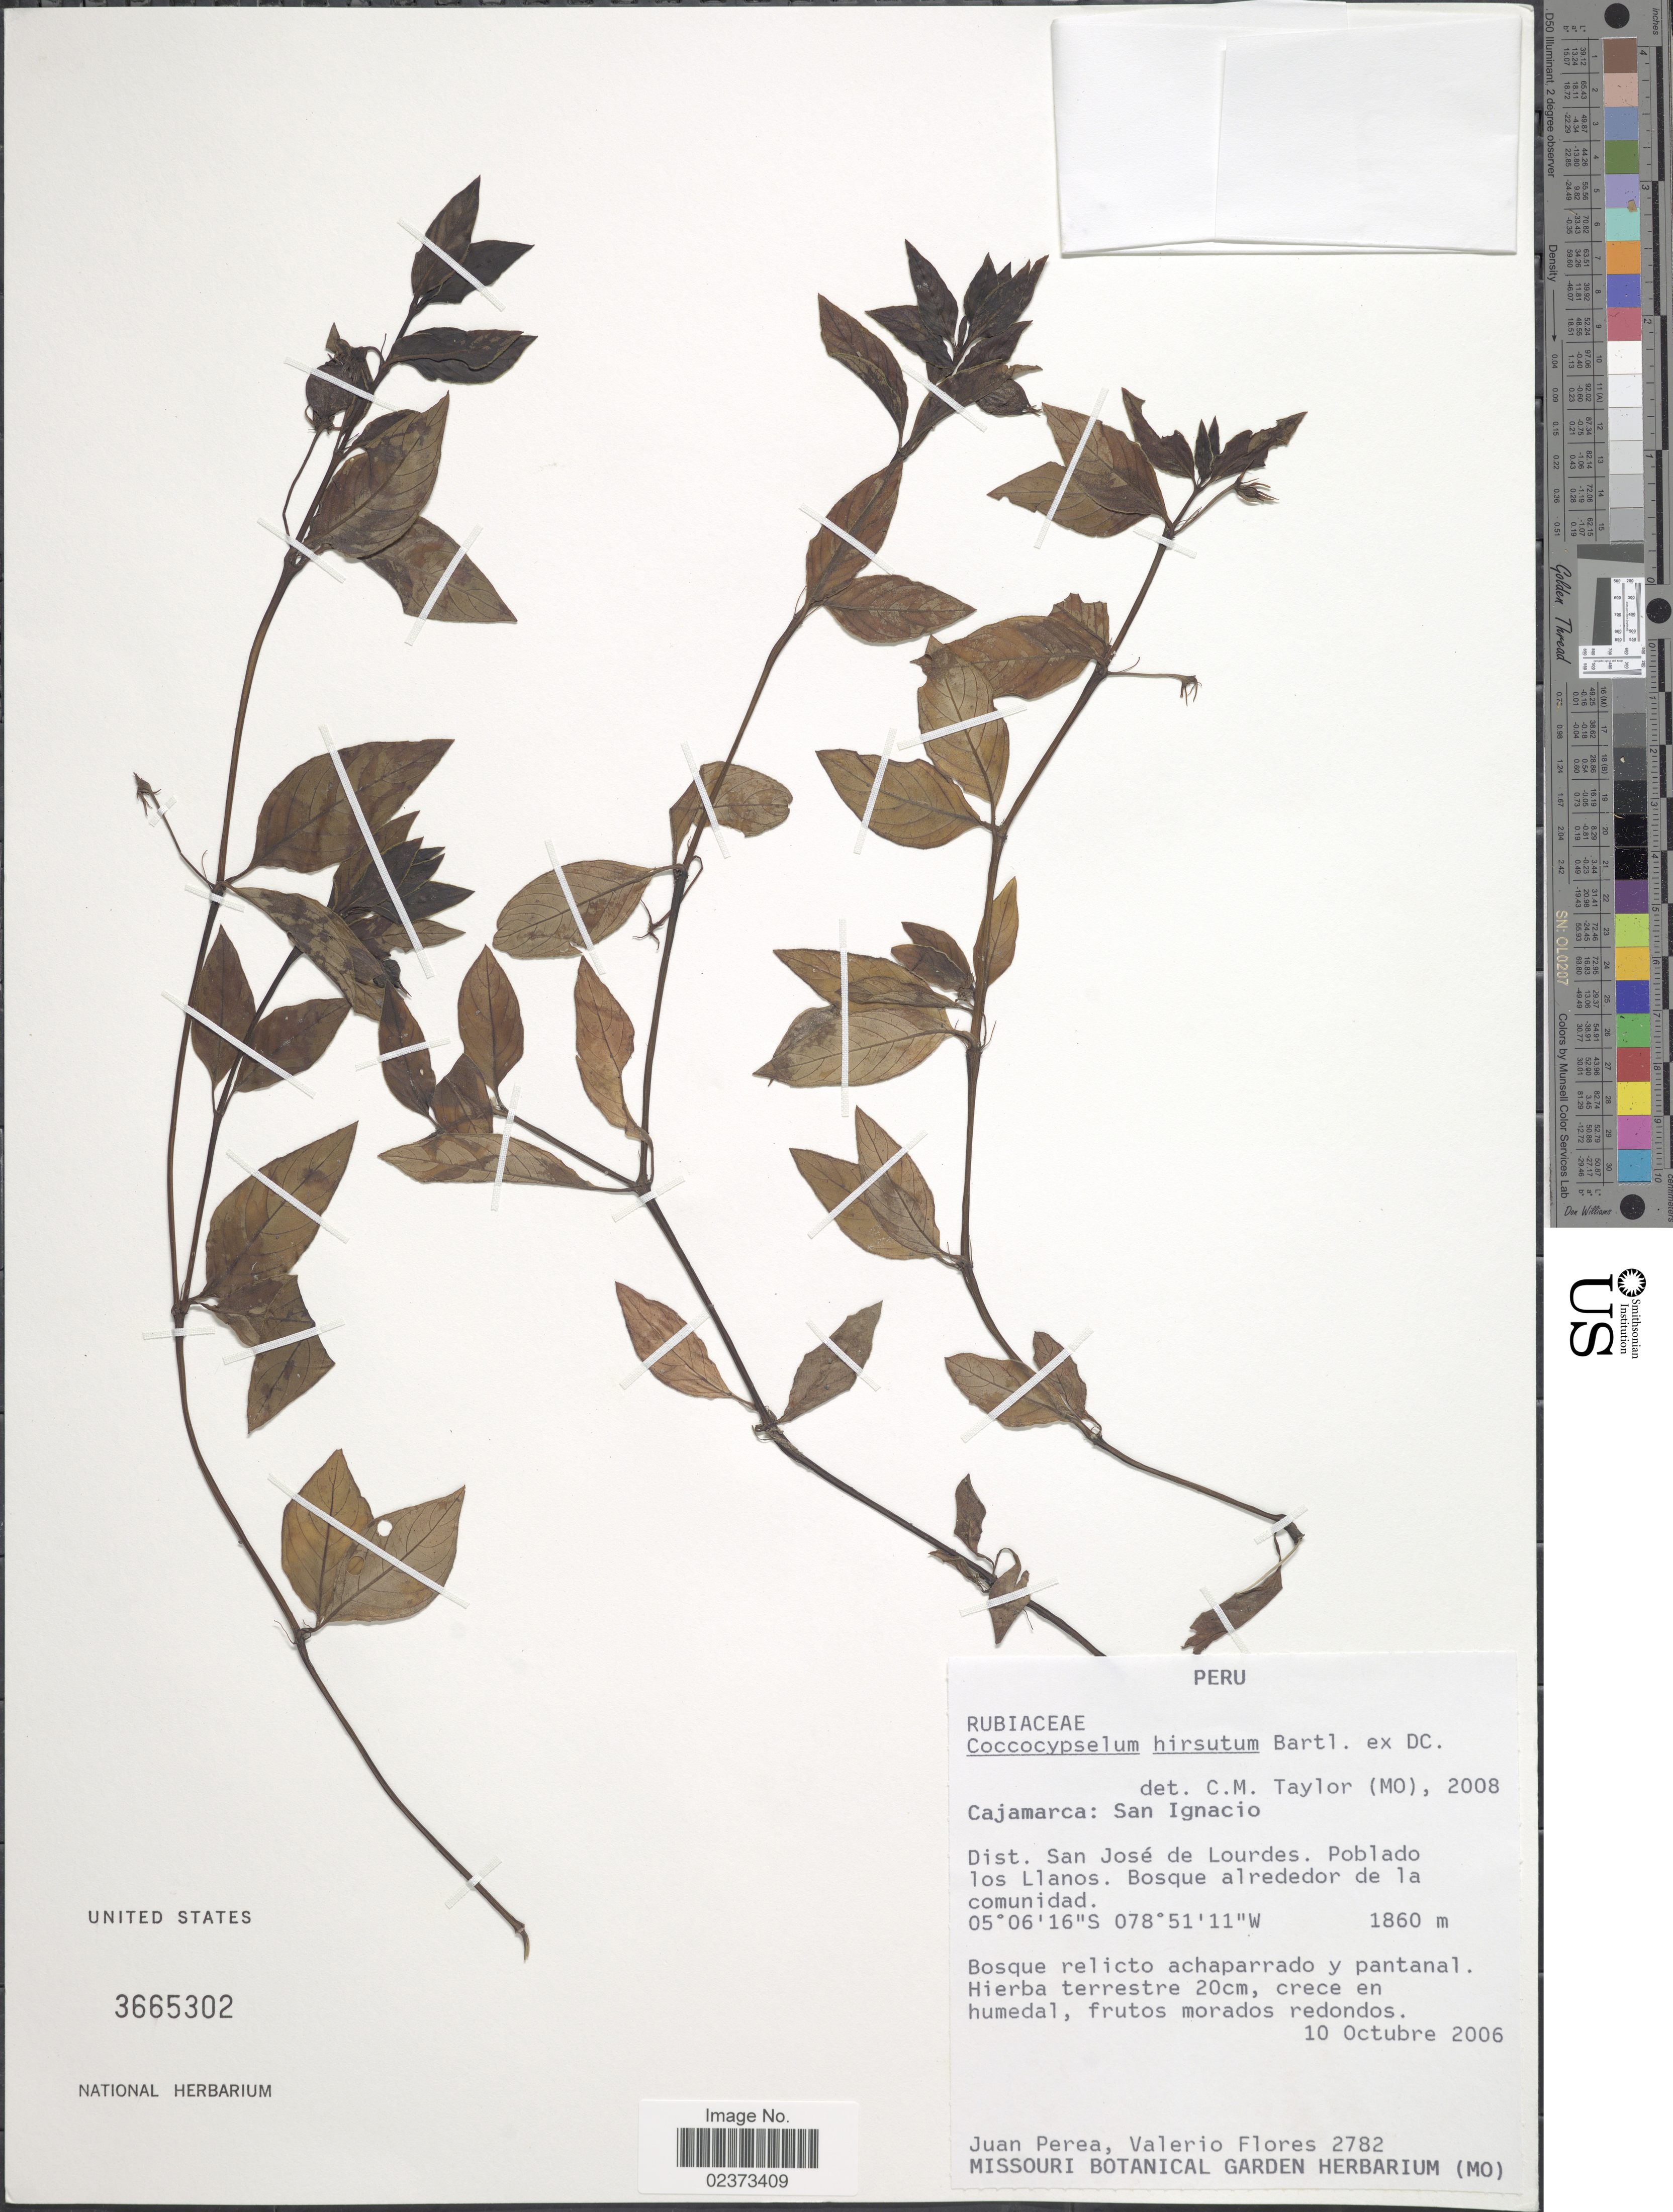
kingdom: Plantae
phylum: Tracheophyta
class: Magnoliopsida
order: Gentianales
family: Rubiaceae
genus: Coccocypselum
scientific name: Coccocypselum hirsutum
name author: Bartl. ex DC.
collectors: J. Perea & V. Flores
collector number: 2782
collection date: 2006-10-10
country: Peru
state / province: Cajamarca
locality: San Ignacio, Dist. SanJose de Lourdes, Poblado los Llanos, bosque alrededor de la comunidad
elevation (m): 1860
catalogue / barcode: US 3665302